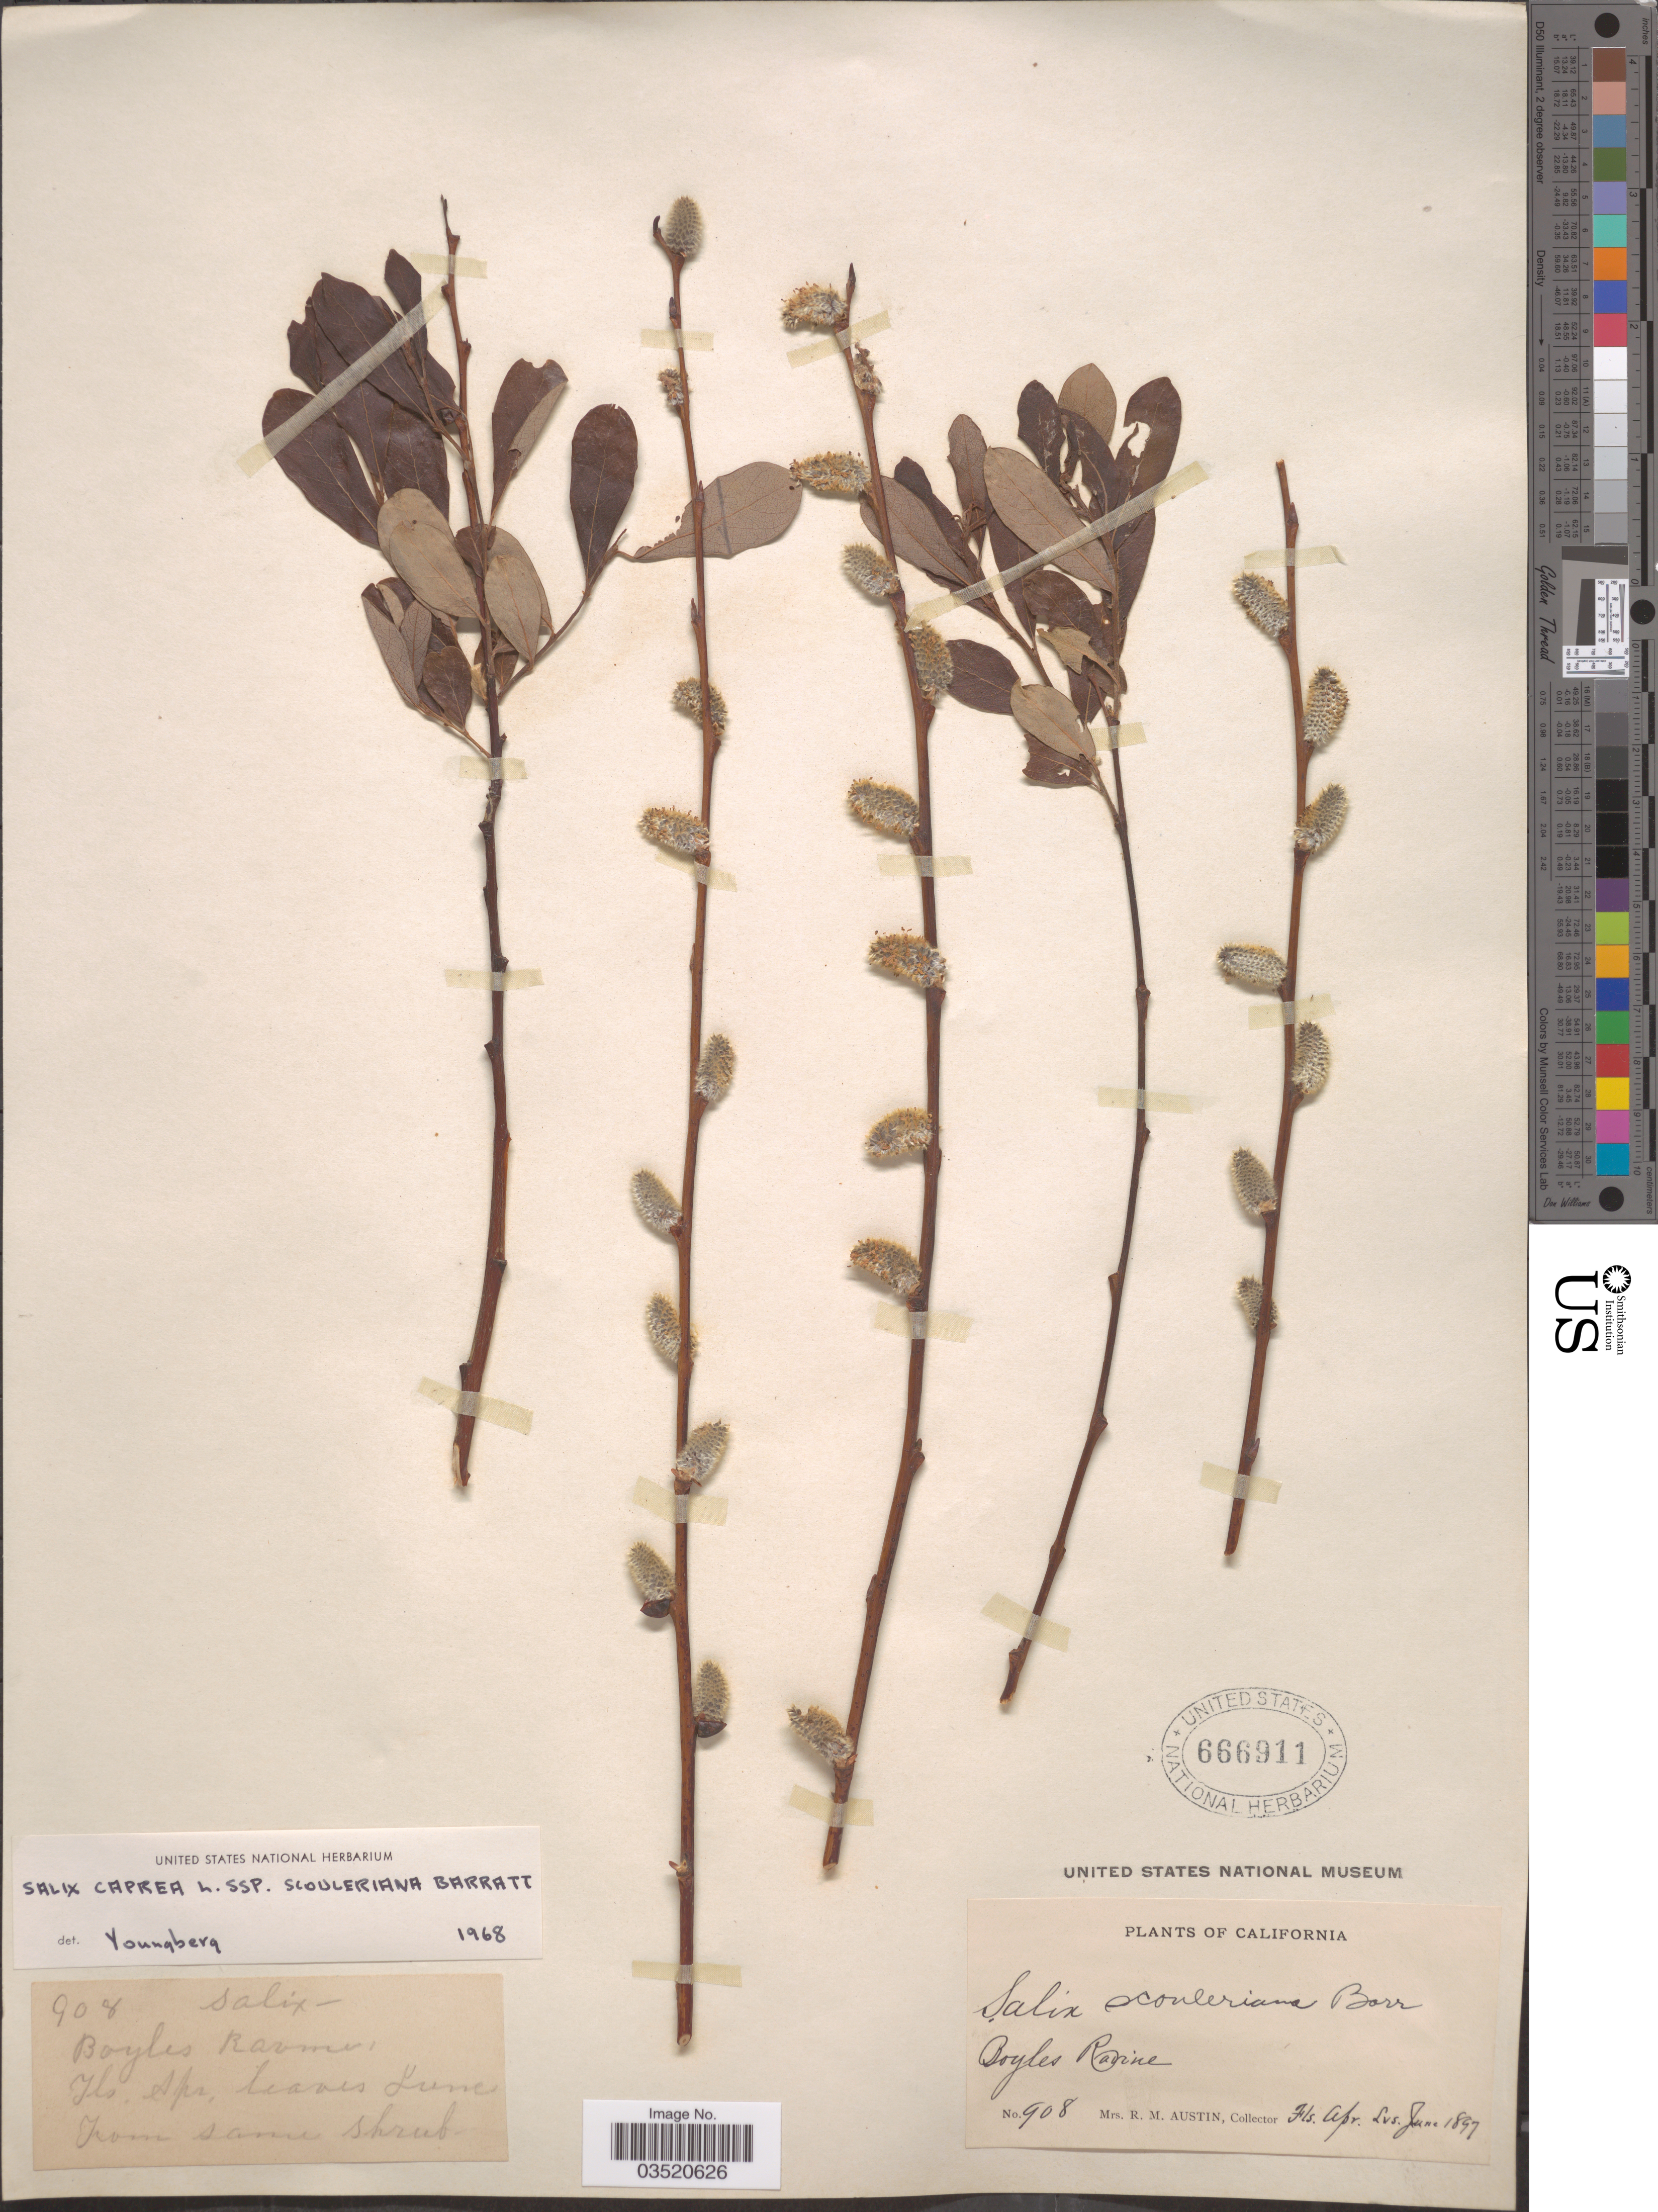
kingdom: Plantae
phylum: Tracheophyta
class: Magnoliopsida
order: Malpighiales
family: Salicaceae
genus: Salix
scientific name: Salix scouleriana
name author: Barratt ex Hook.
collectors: R. Austin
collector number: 908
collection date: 1897-04/1897-06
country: United States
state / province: California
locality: Boyles Ravine.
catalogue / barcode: US 666911